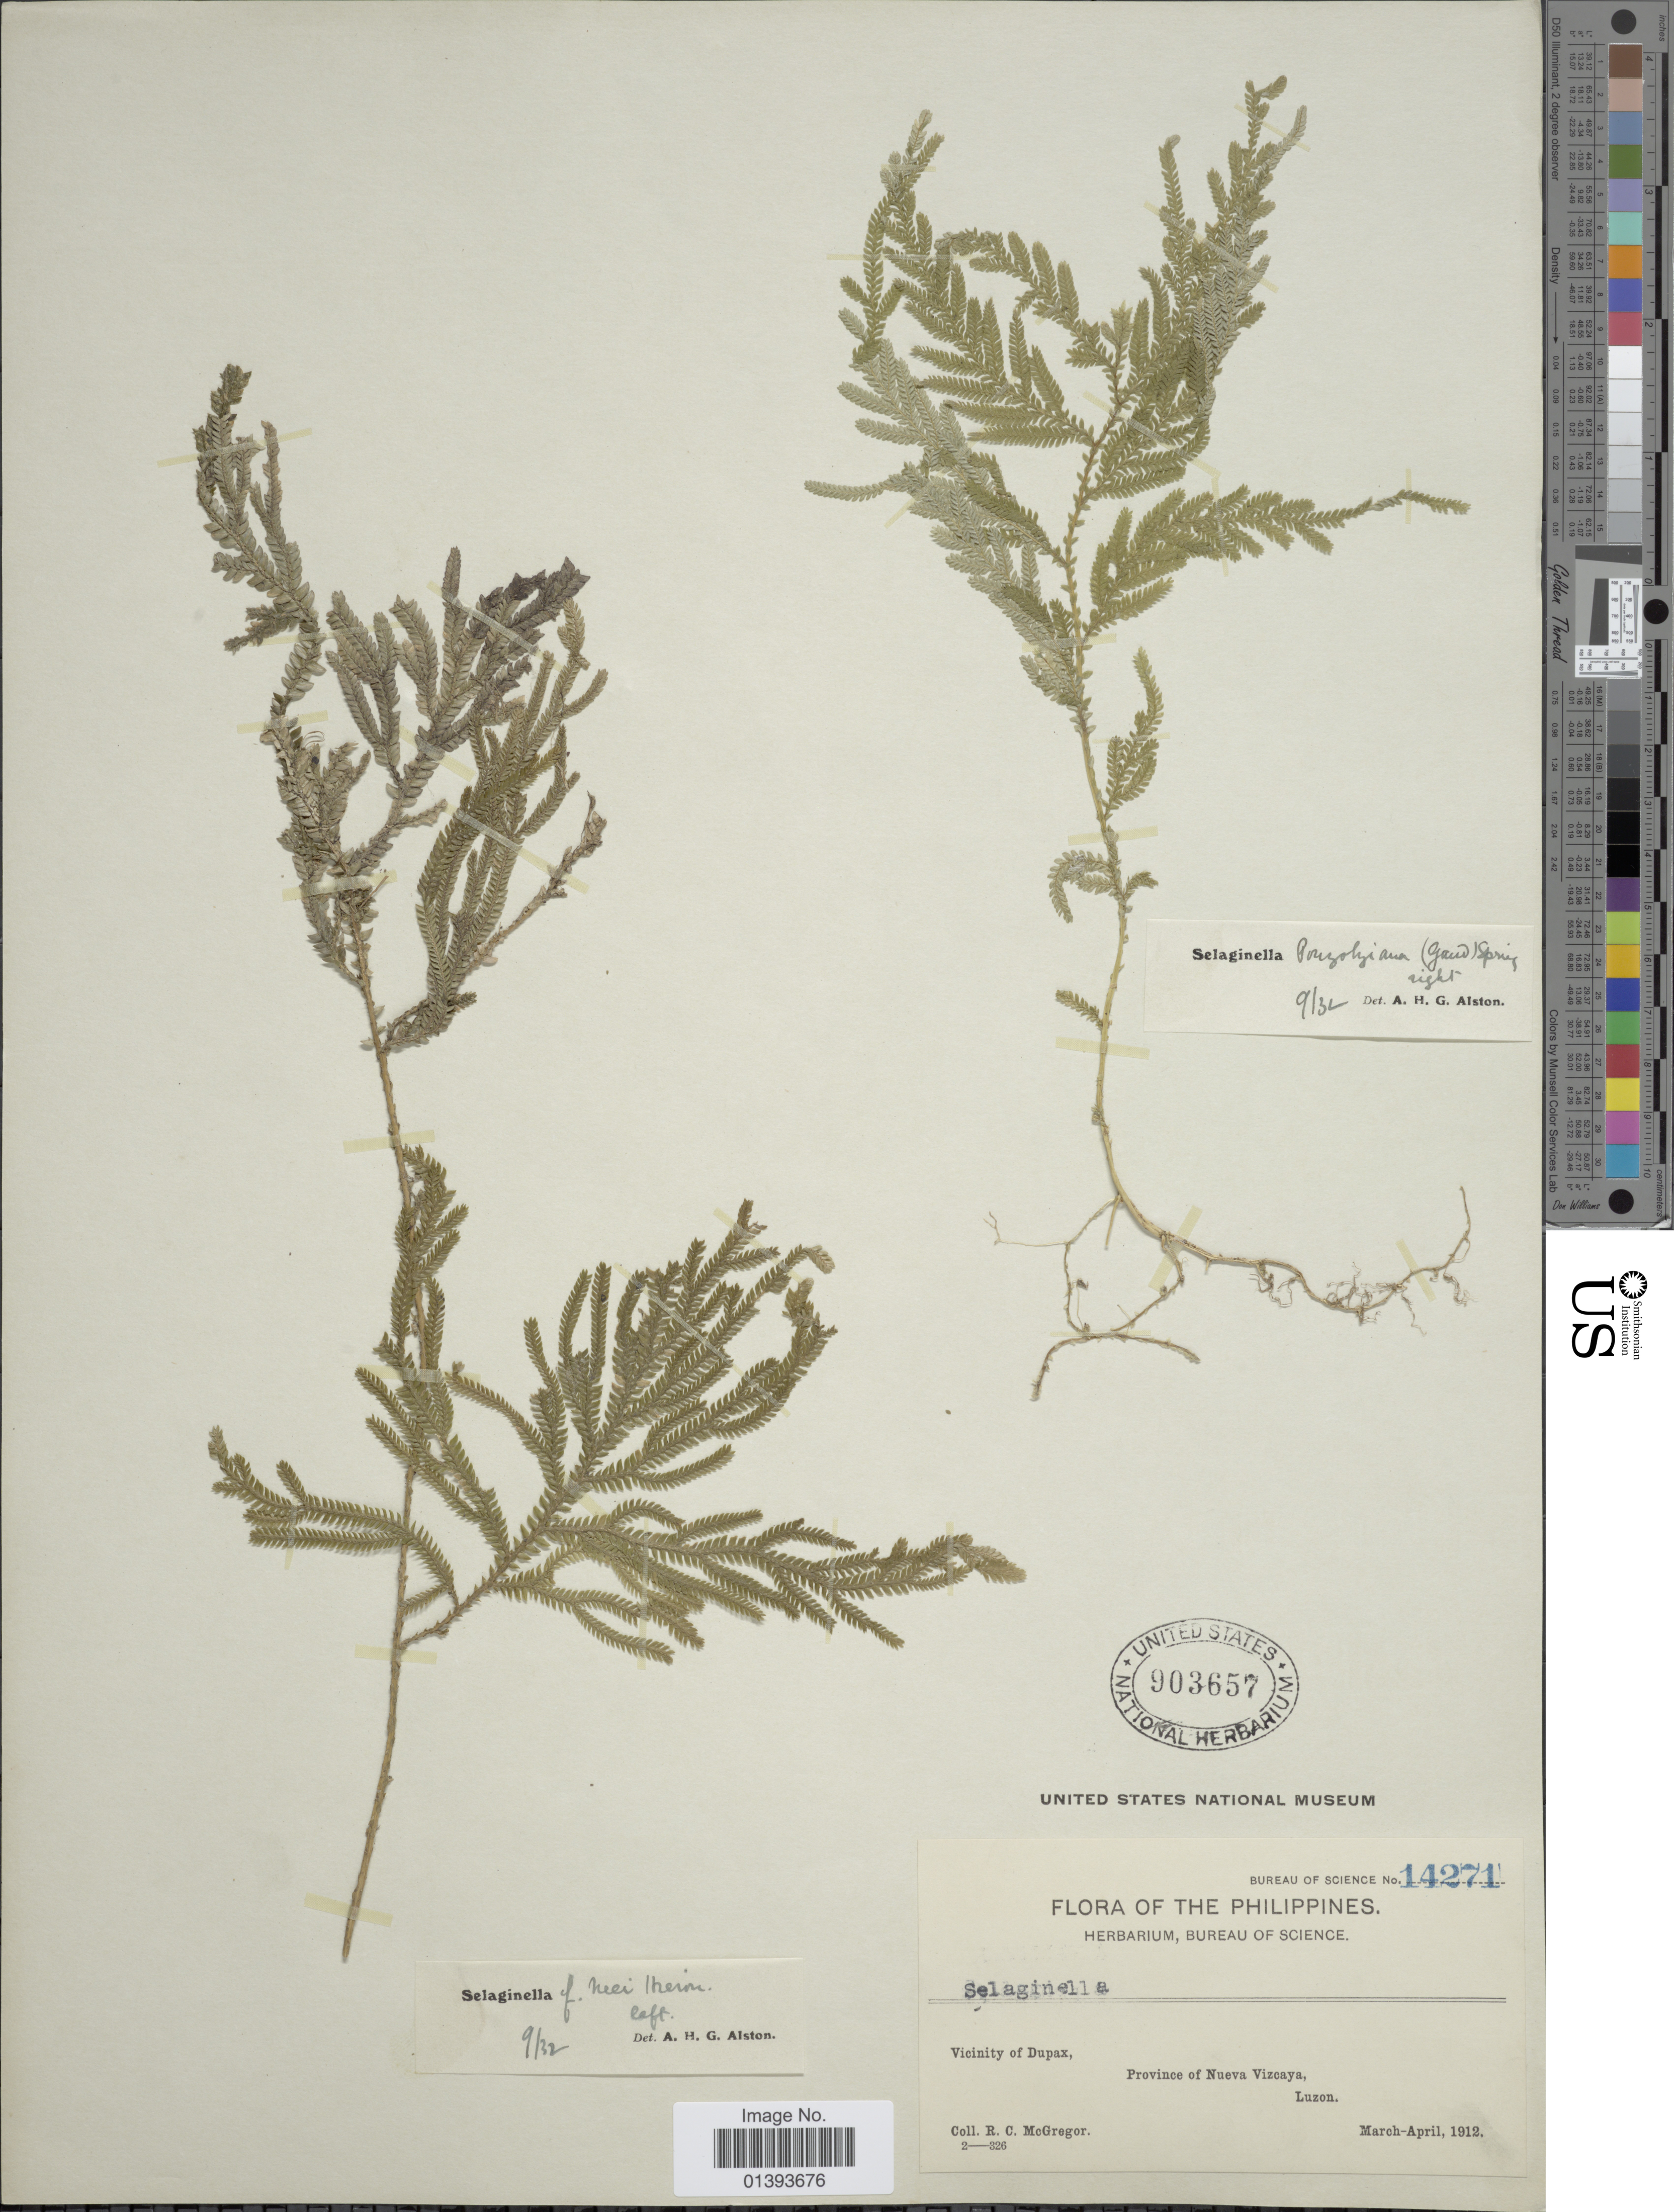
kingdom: Plantae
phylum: Tracheophyta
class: Lycopodiopsida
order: Selaginellales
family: Selaginellaceae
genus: Selaginella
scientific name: Selaginella delicatula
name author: (Desv.) Alston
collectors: R. C. McGregor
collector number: Bureau of Science 14271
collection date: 1912-03/1912-04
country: Philippines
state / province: Central Luzon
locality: Vicinity of Dupax, province of Nueva Vizcaya, Luzon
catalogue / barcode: US 903657